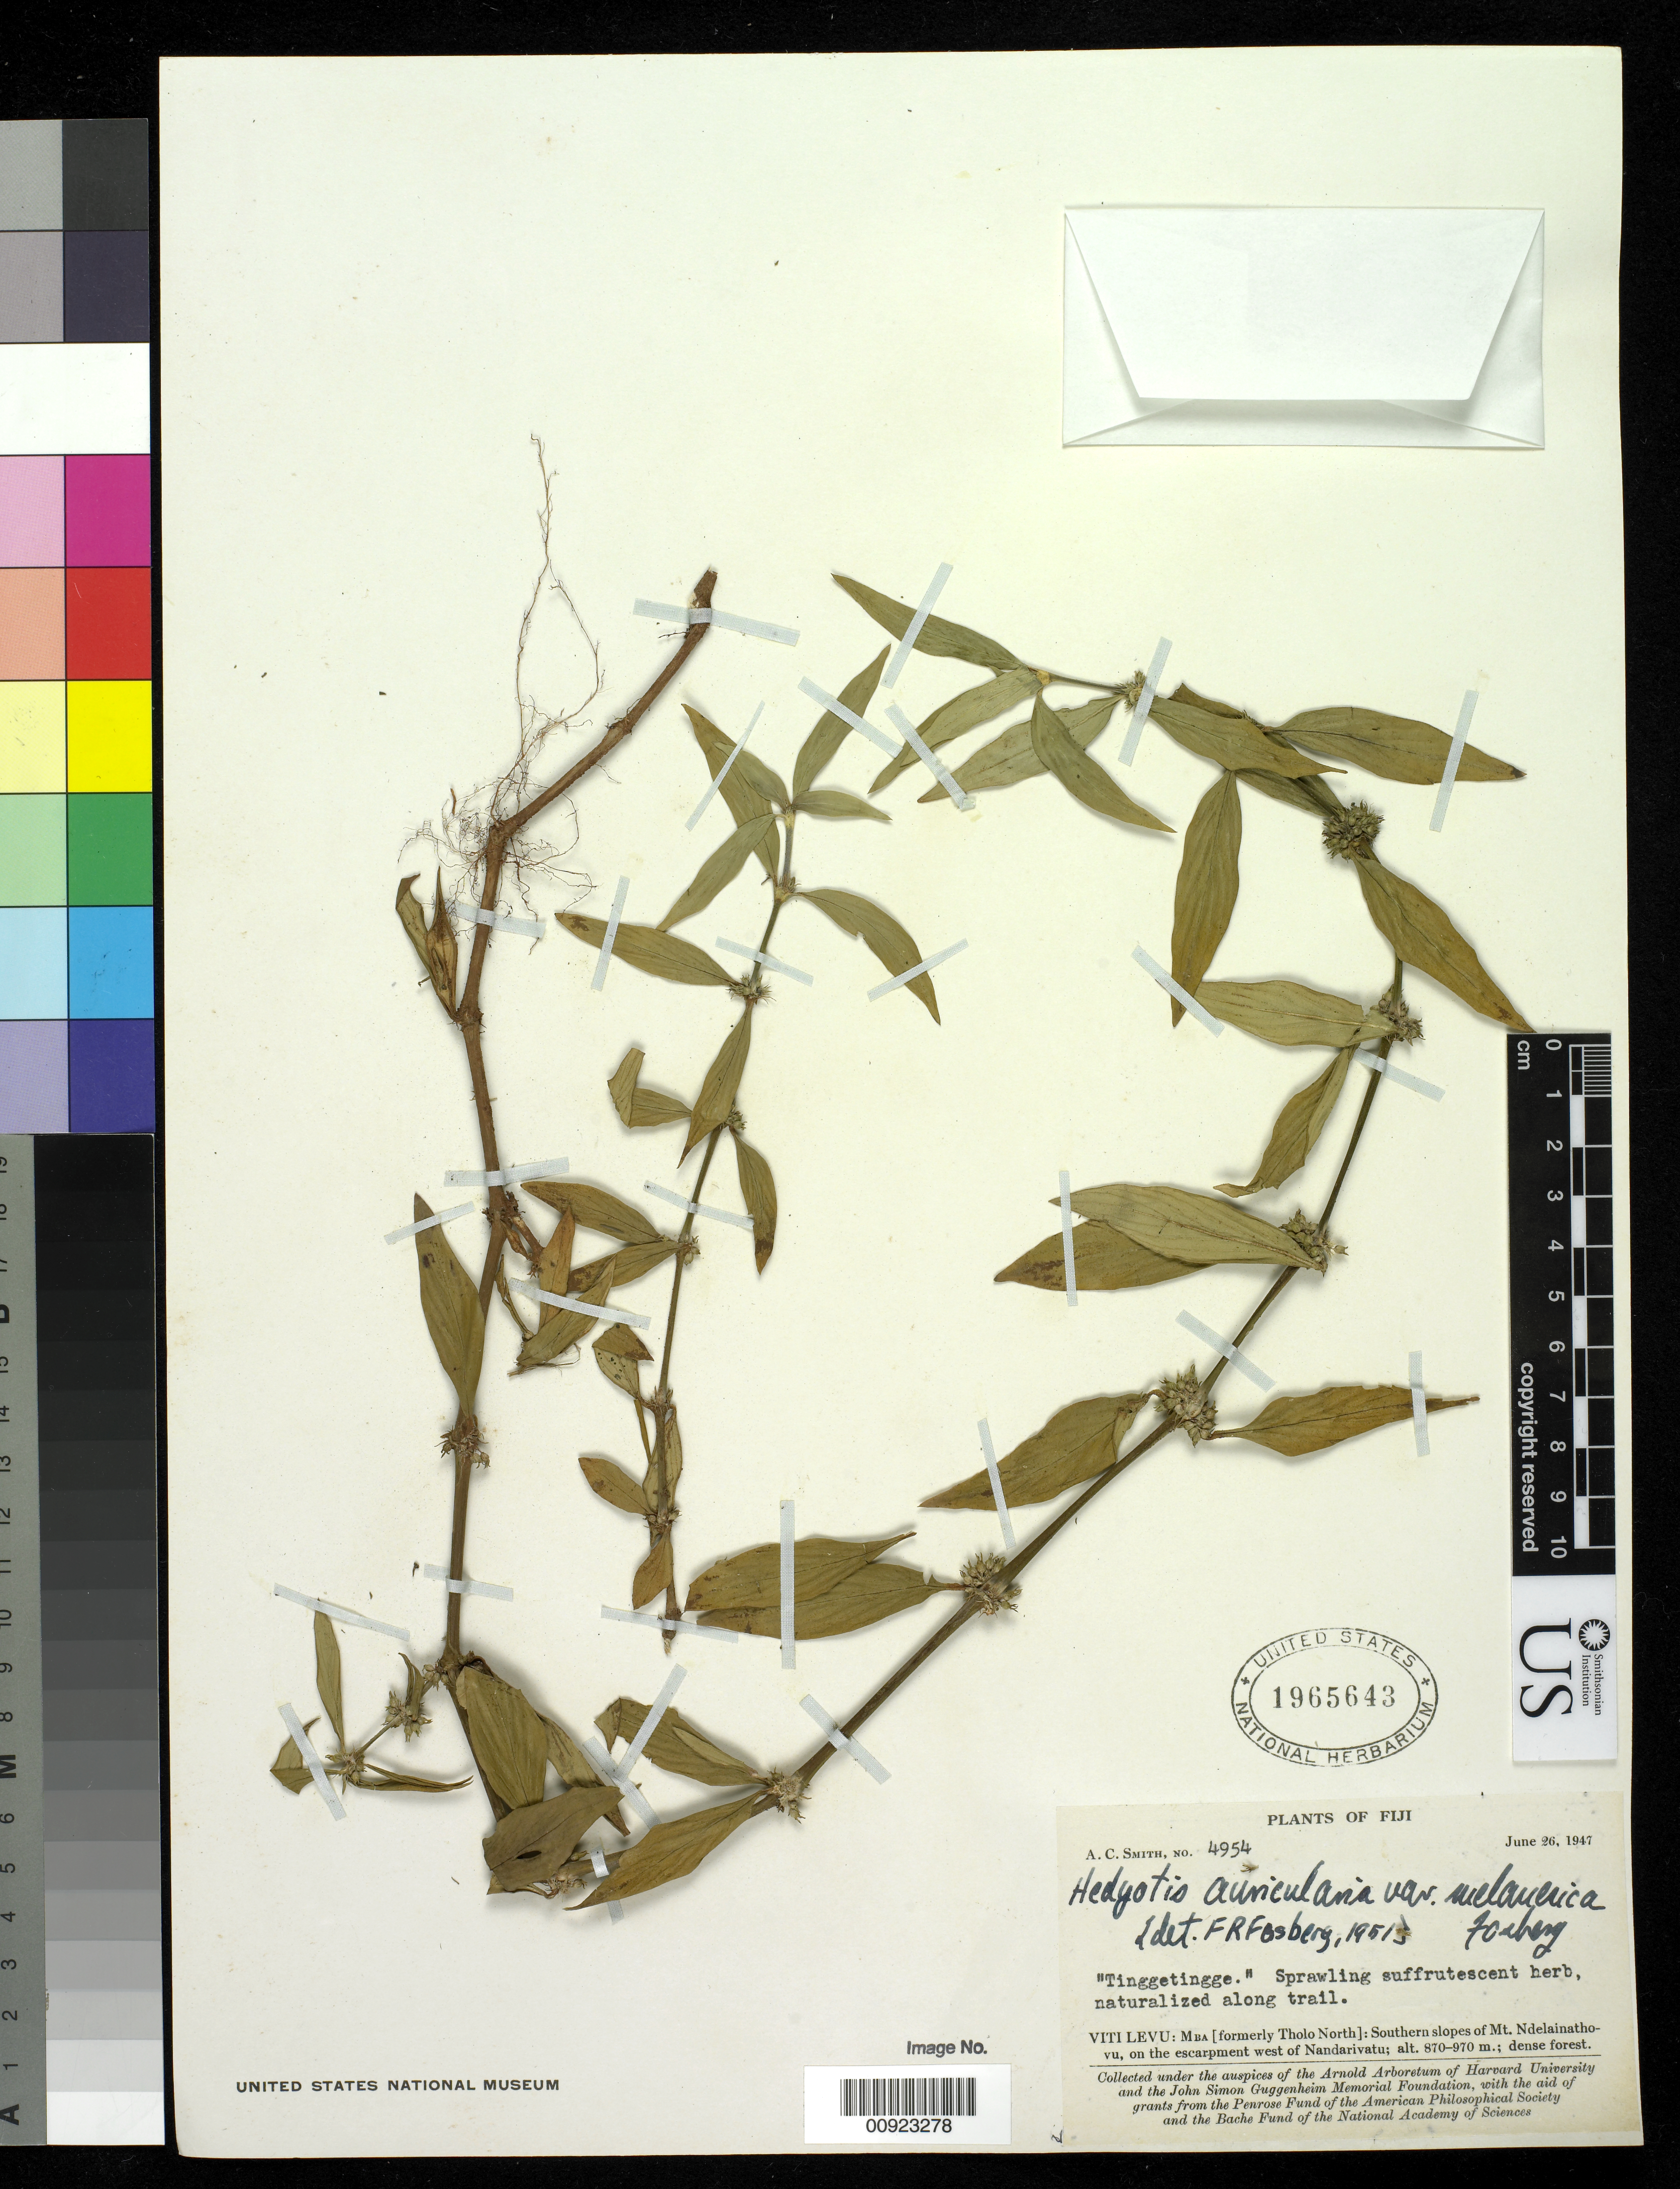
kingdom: Plantae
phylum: Tracheophyta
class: Magnoliopsida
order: Gentianales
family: Rubiaceae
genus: Exallage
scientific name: Exallage lapeyrousei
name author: (DC.) Neupane & N. Wikstr.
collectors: C. A. Smith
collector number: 4954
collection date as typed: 26 Jun 1947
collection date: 1947-06-26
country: Fiji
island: Viti Levu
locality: Mba or Ba (formerly Tholo North). Southern slopes of Mt. Ndelainathovu, on the escarpment west of Nandarivatu.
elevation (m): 870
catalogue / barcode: US 1965643